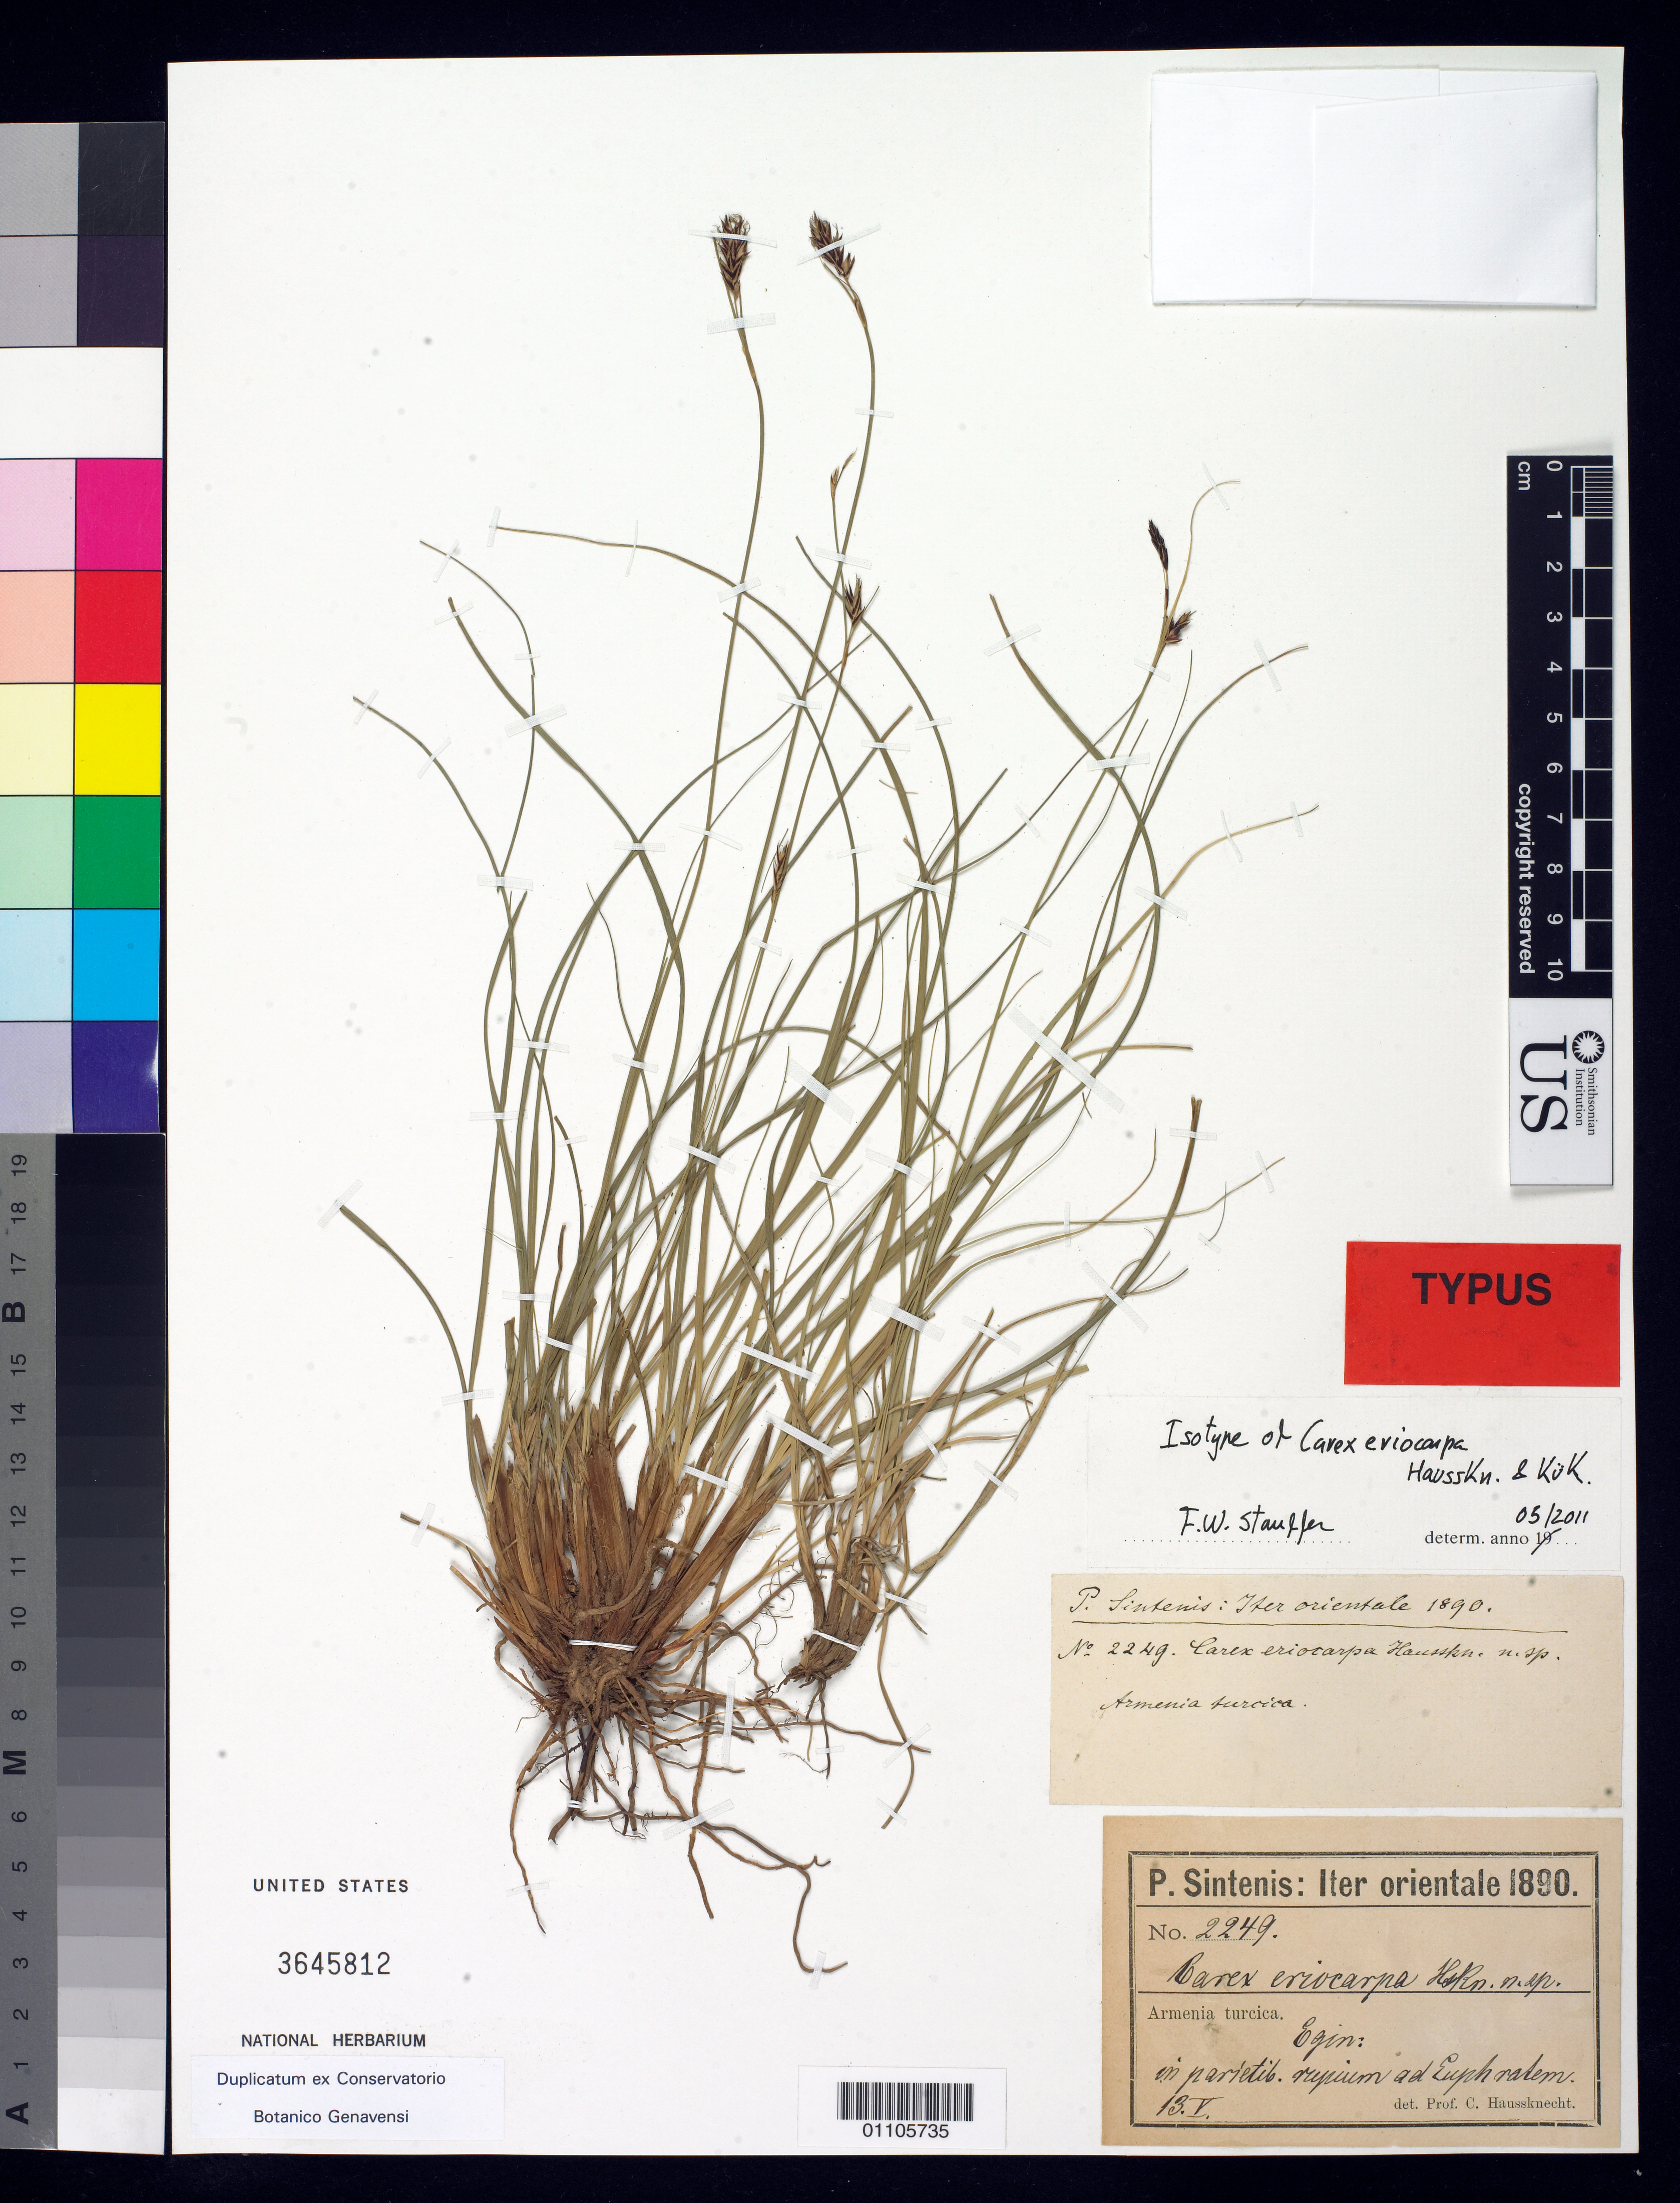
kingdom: Plantae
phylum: Tracheophyta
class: Liliopsida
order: Poales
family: Cyperaceae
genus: Carex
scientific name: Carex eriocarpa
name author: Hausskn. & Kük. in Kük.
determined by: Stauffer, F. W.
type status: Isotype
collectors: P. Sintenis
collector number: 2249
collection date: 1890-05-13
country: Turkey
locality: Armenia turcica. Egin: in parietib. rupium ad Euphratem.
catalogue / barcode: US 3645812